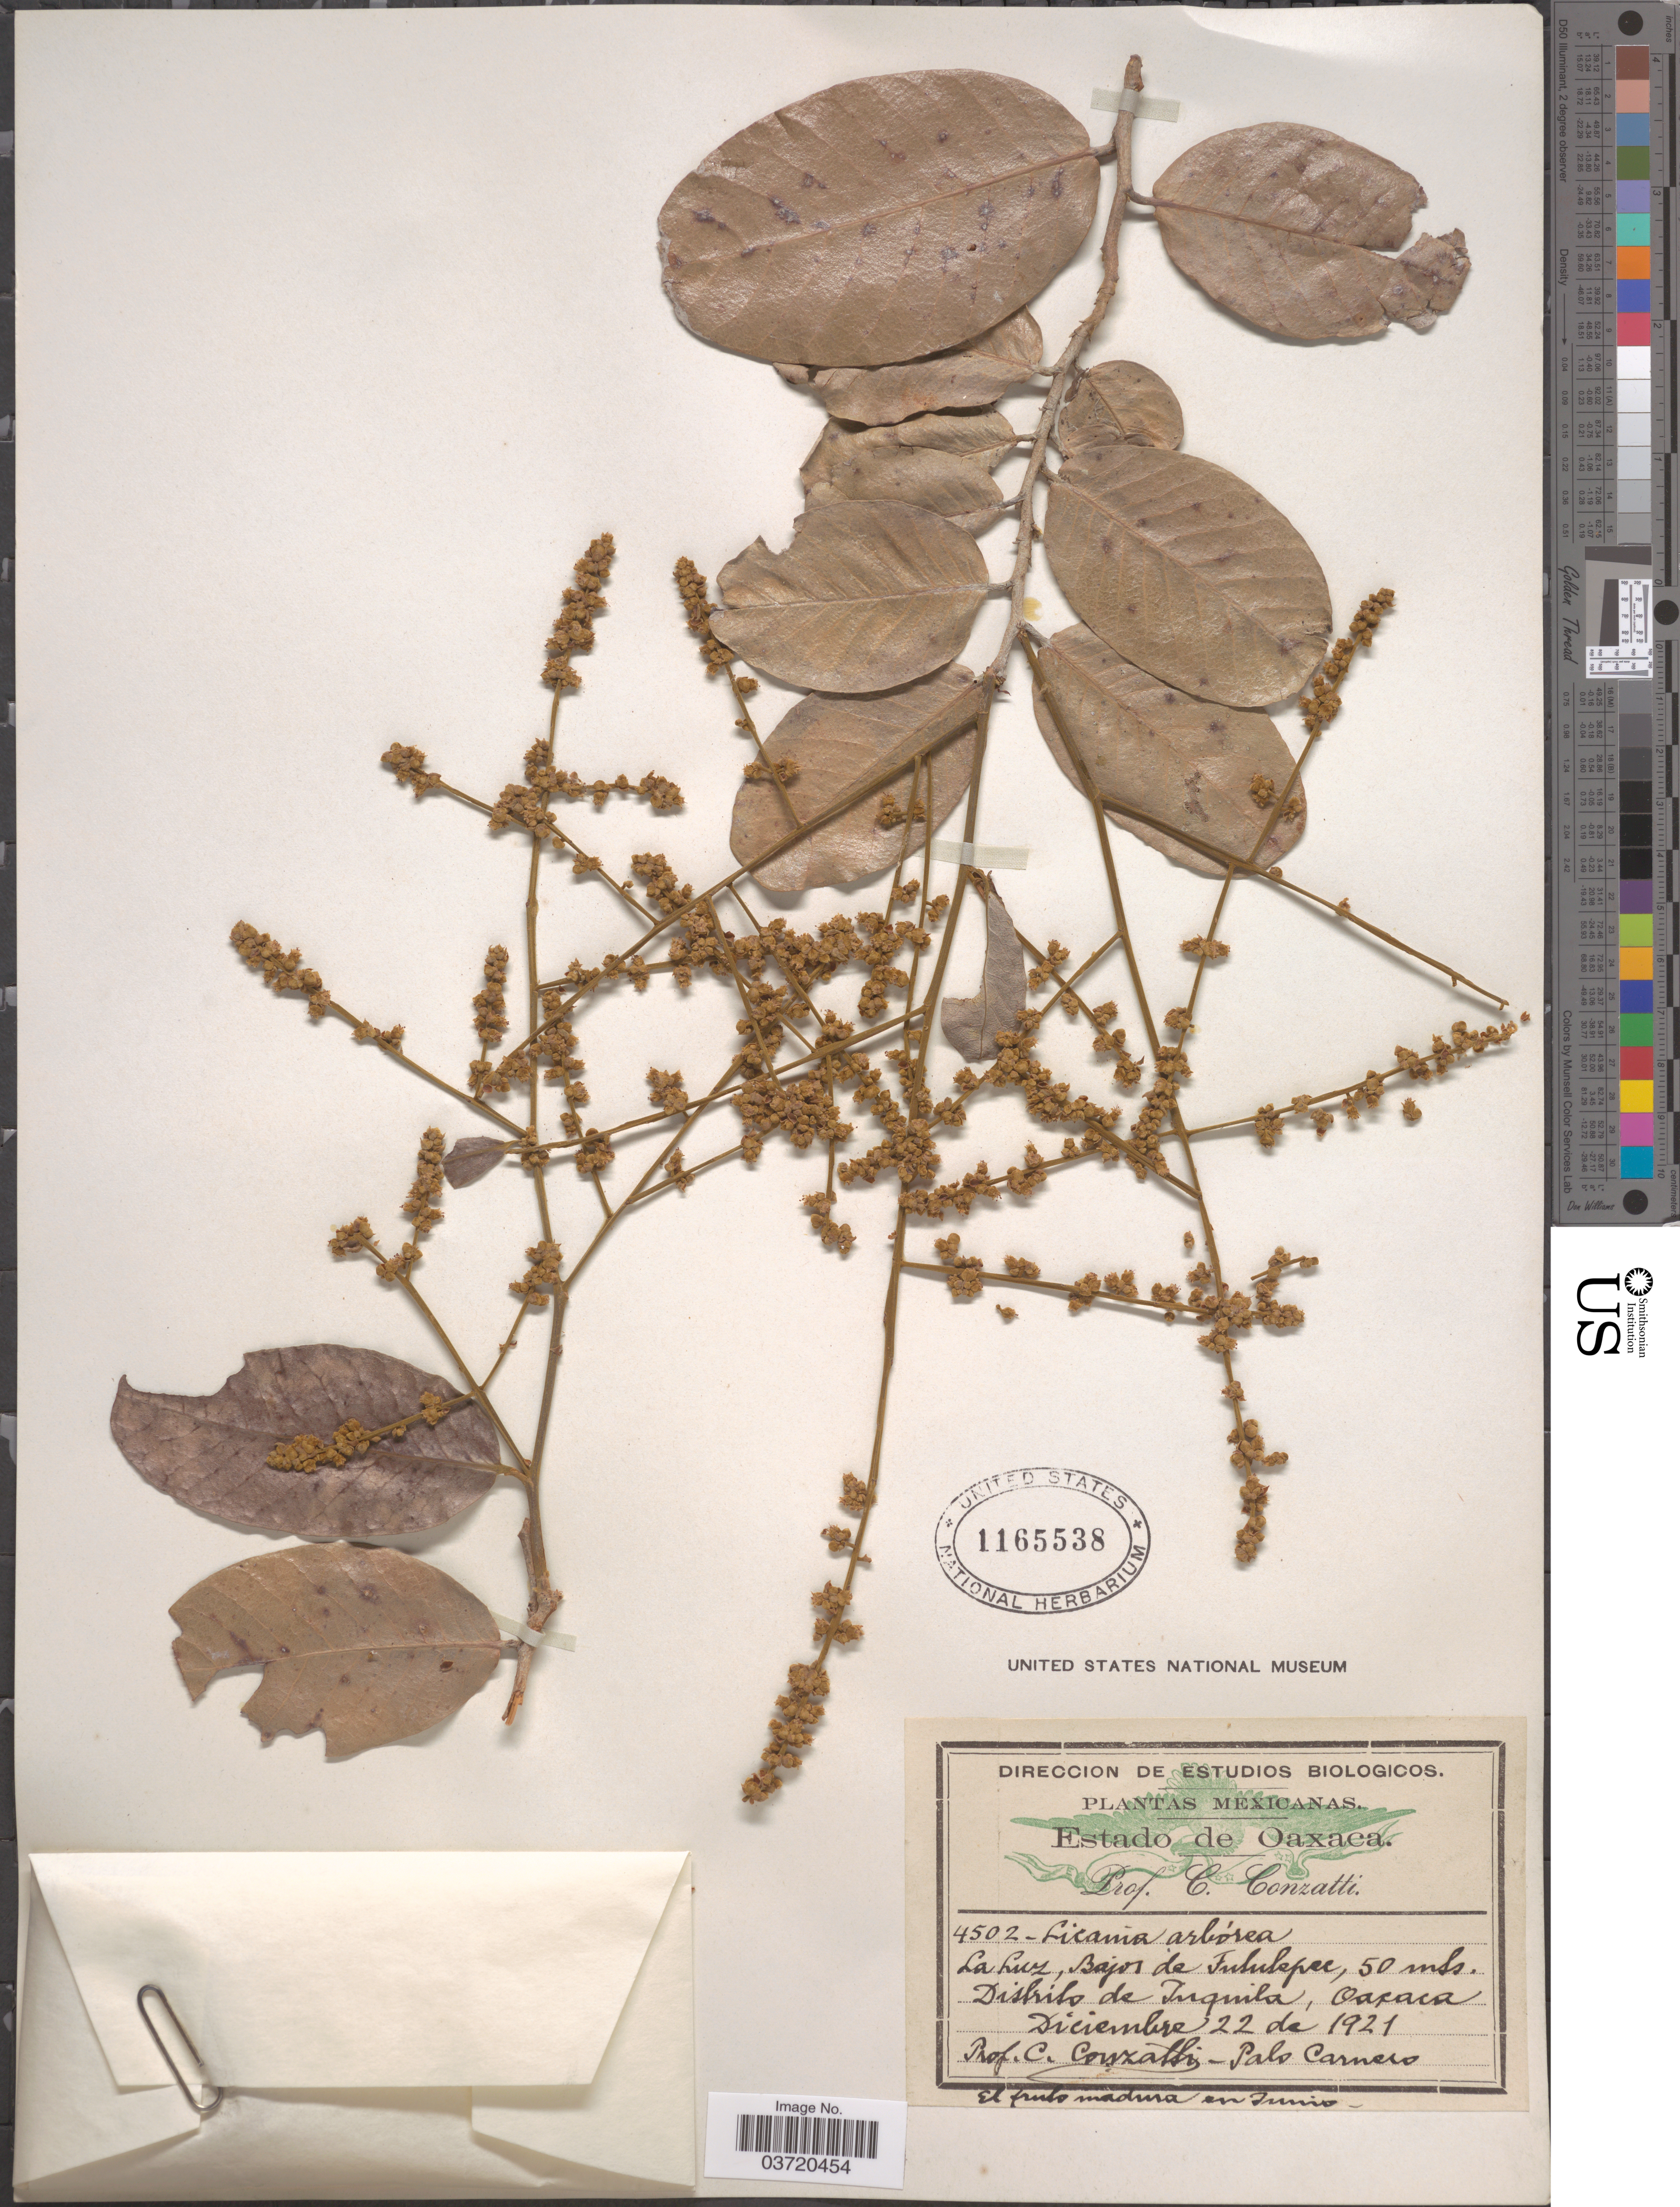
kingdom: Plantae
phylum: Tracheophyta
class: Magnoliopsida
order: Malpighiales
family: Chrysobalanaceae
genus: Microdesmia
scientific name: Microdesmia arborea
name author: (Seem.) Sothers & Prance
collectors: C. Conzatti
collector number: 4502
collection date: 1921-12-22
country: Mexico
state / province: Oaxaca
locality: La Luz, Bajos de Tututepec, Distrito de Inquila.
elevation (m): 50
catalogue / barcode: US 1165538